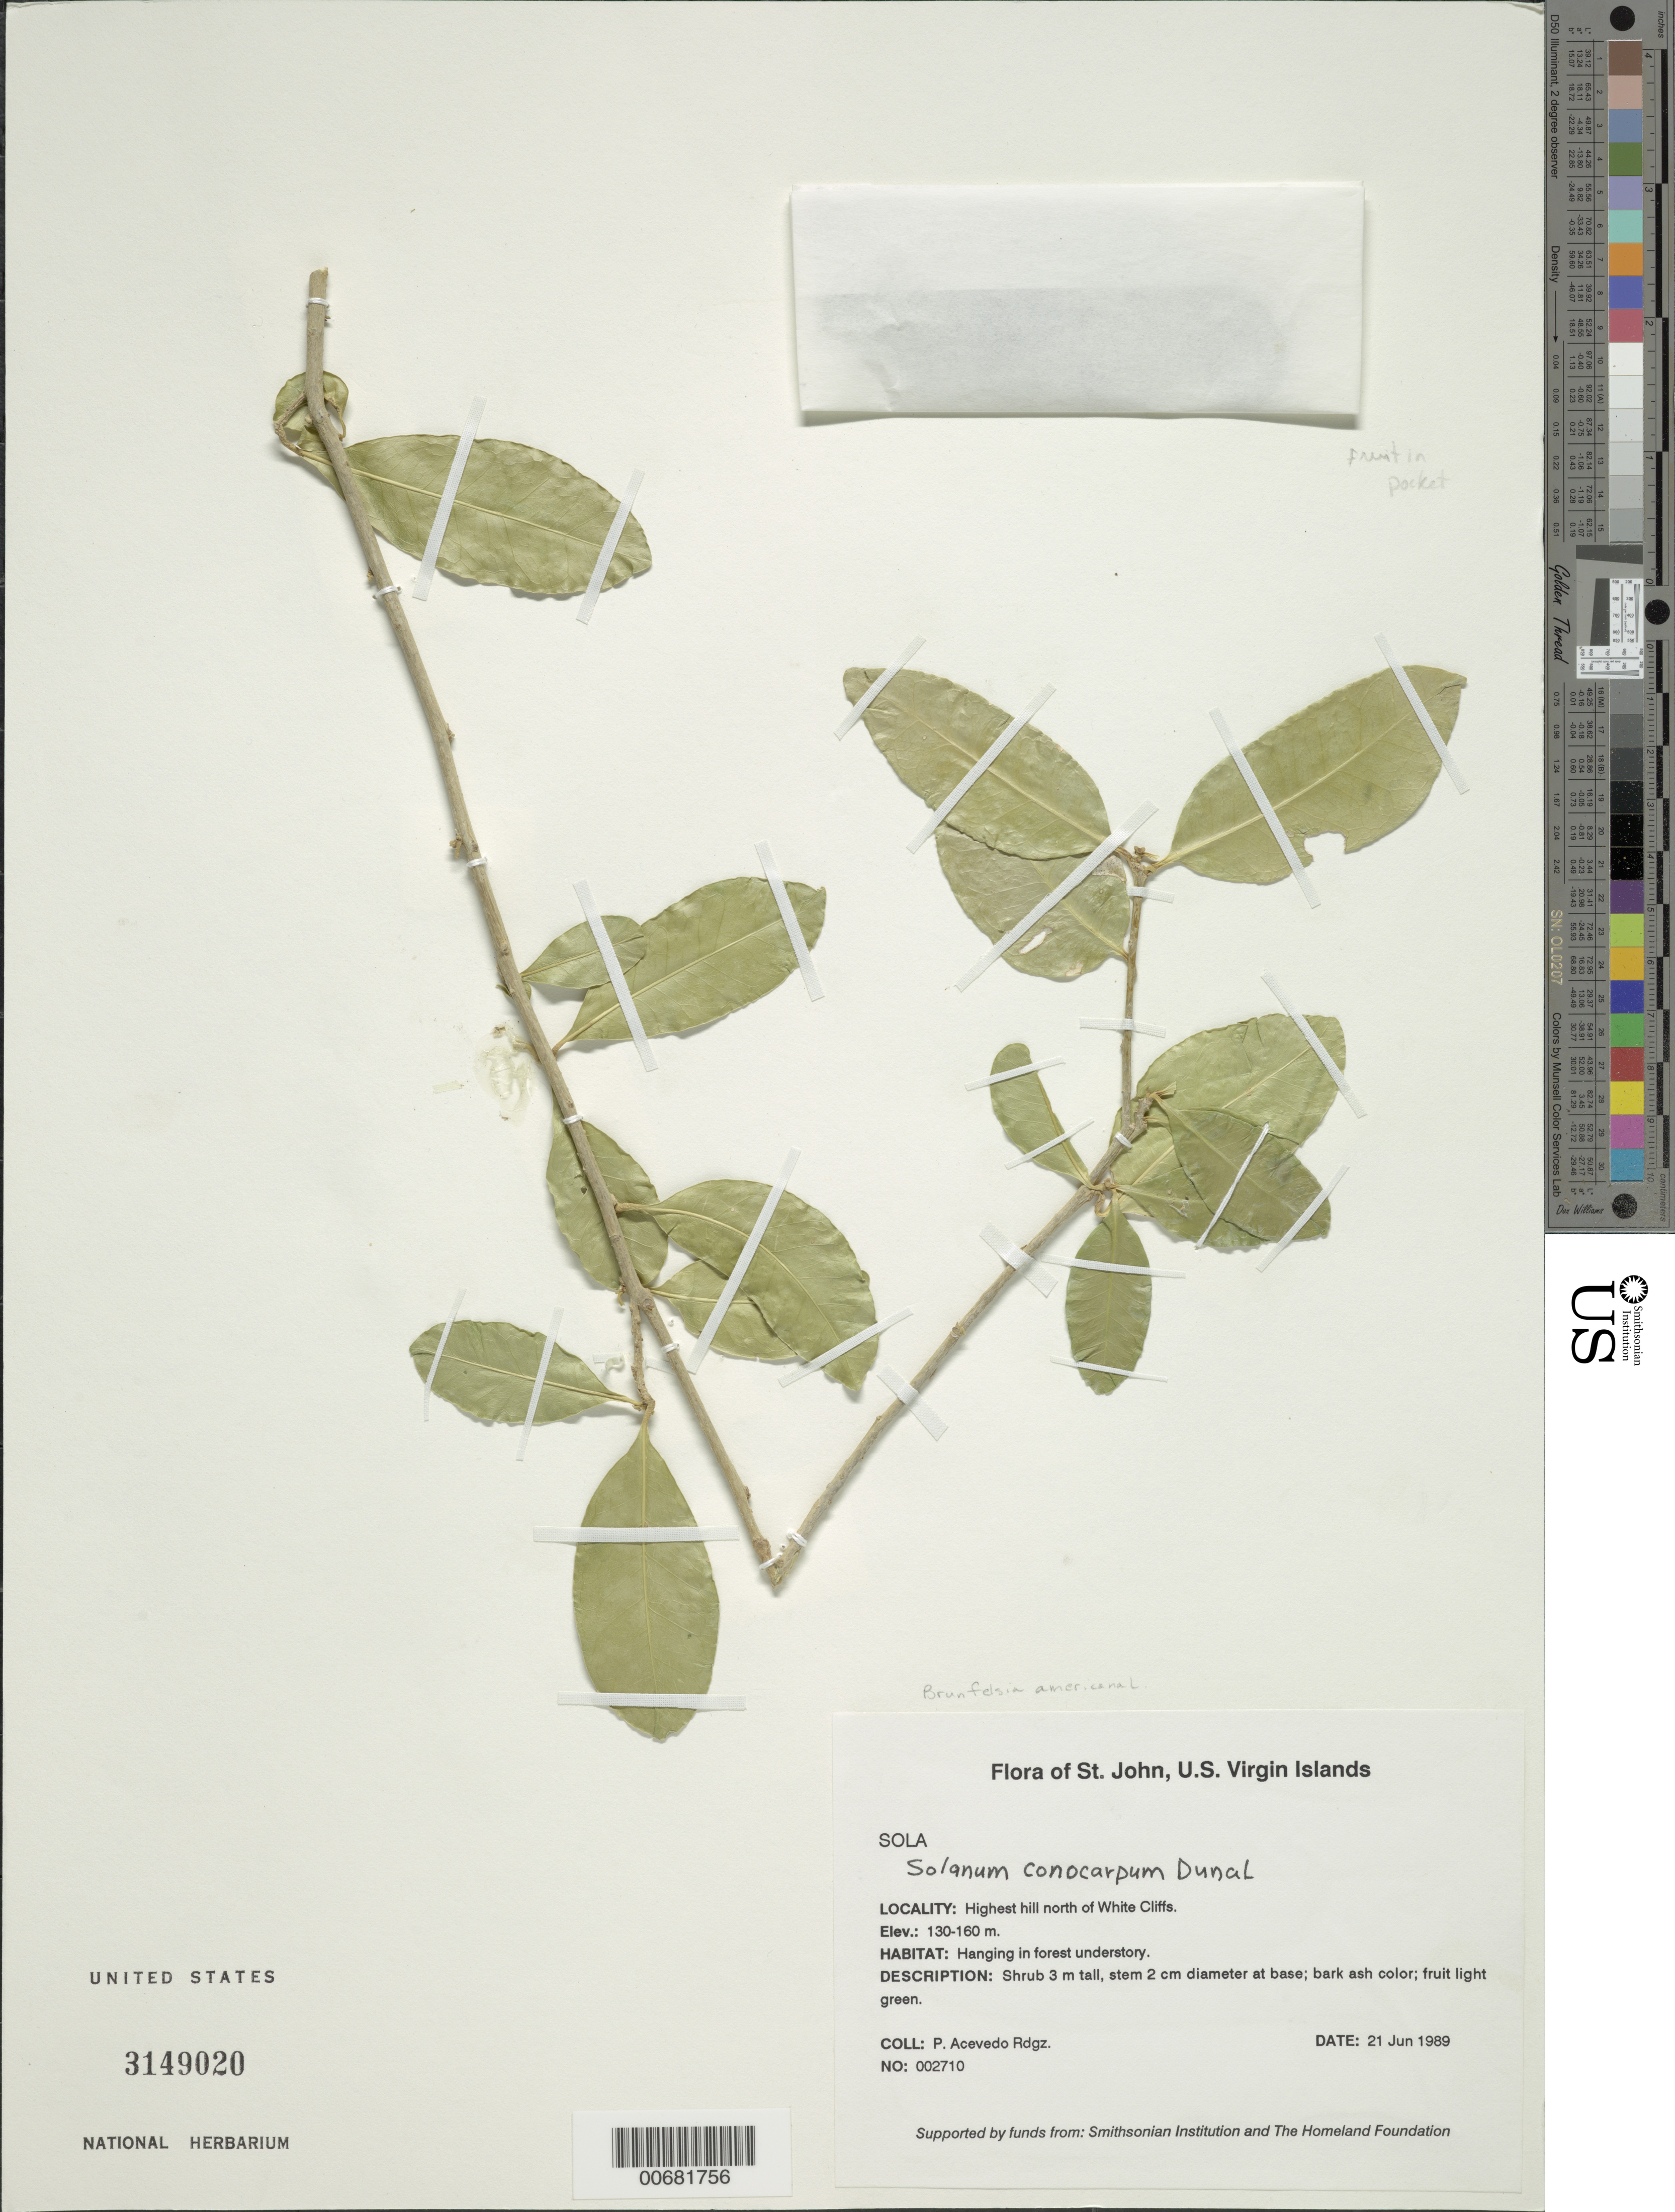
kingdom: Plantae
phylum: Tracheophyta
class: Magnoliopsida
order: Solanales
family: Solanaceae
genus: Solanum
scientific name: Solanum conocarpum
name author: Dunal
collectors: P. Acevedo-Rodr.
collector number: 2710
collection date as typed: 21 Jun 1989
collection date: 1989-06-21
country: U.S. Virgin Islands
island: St. John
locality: Reef Bay Quarter, Highest hill north of White Cliffs.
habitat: Hanging in forest understory.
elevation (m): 130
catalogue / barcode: US 3149020